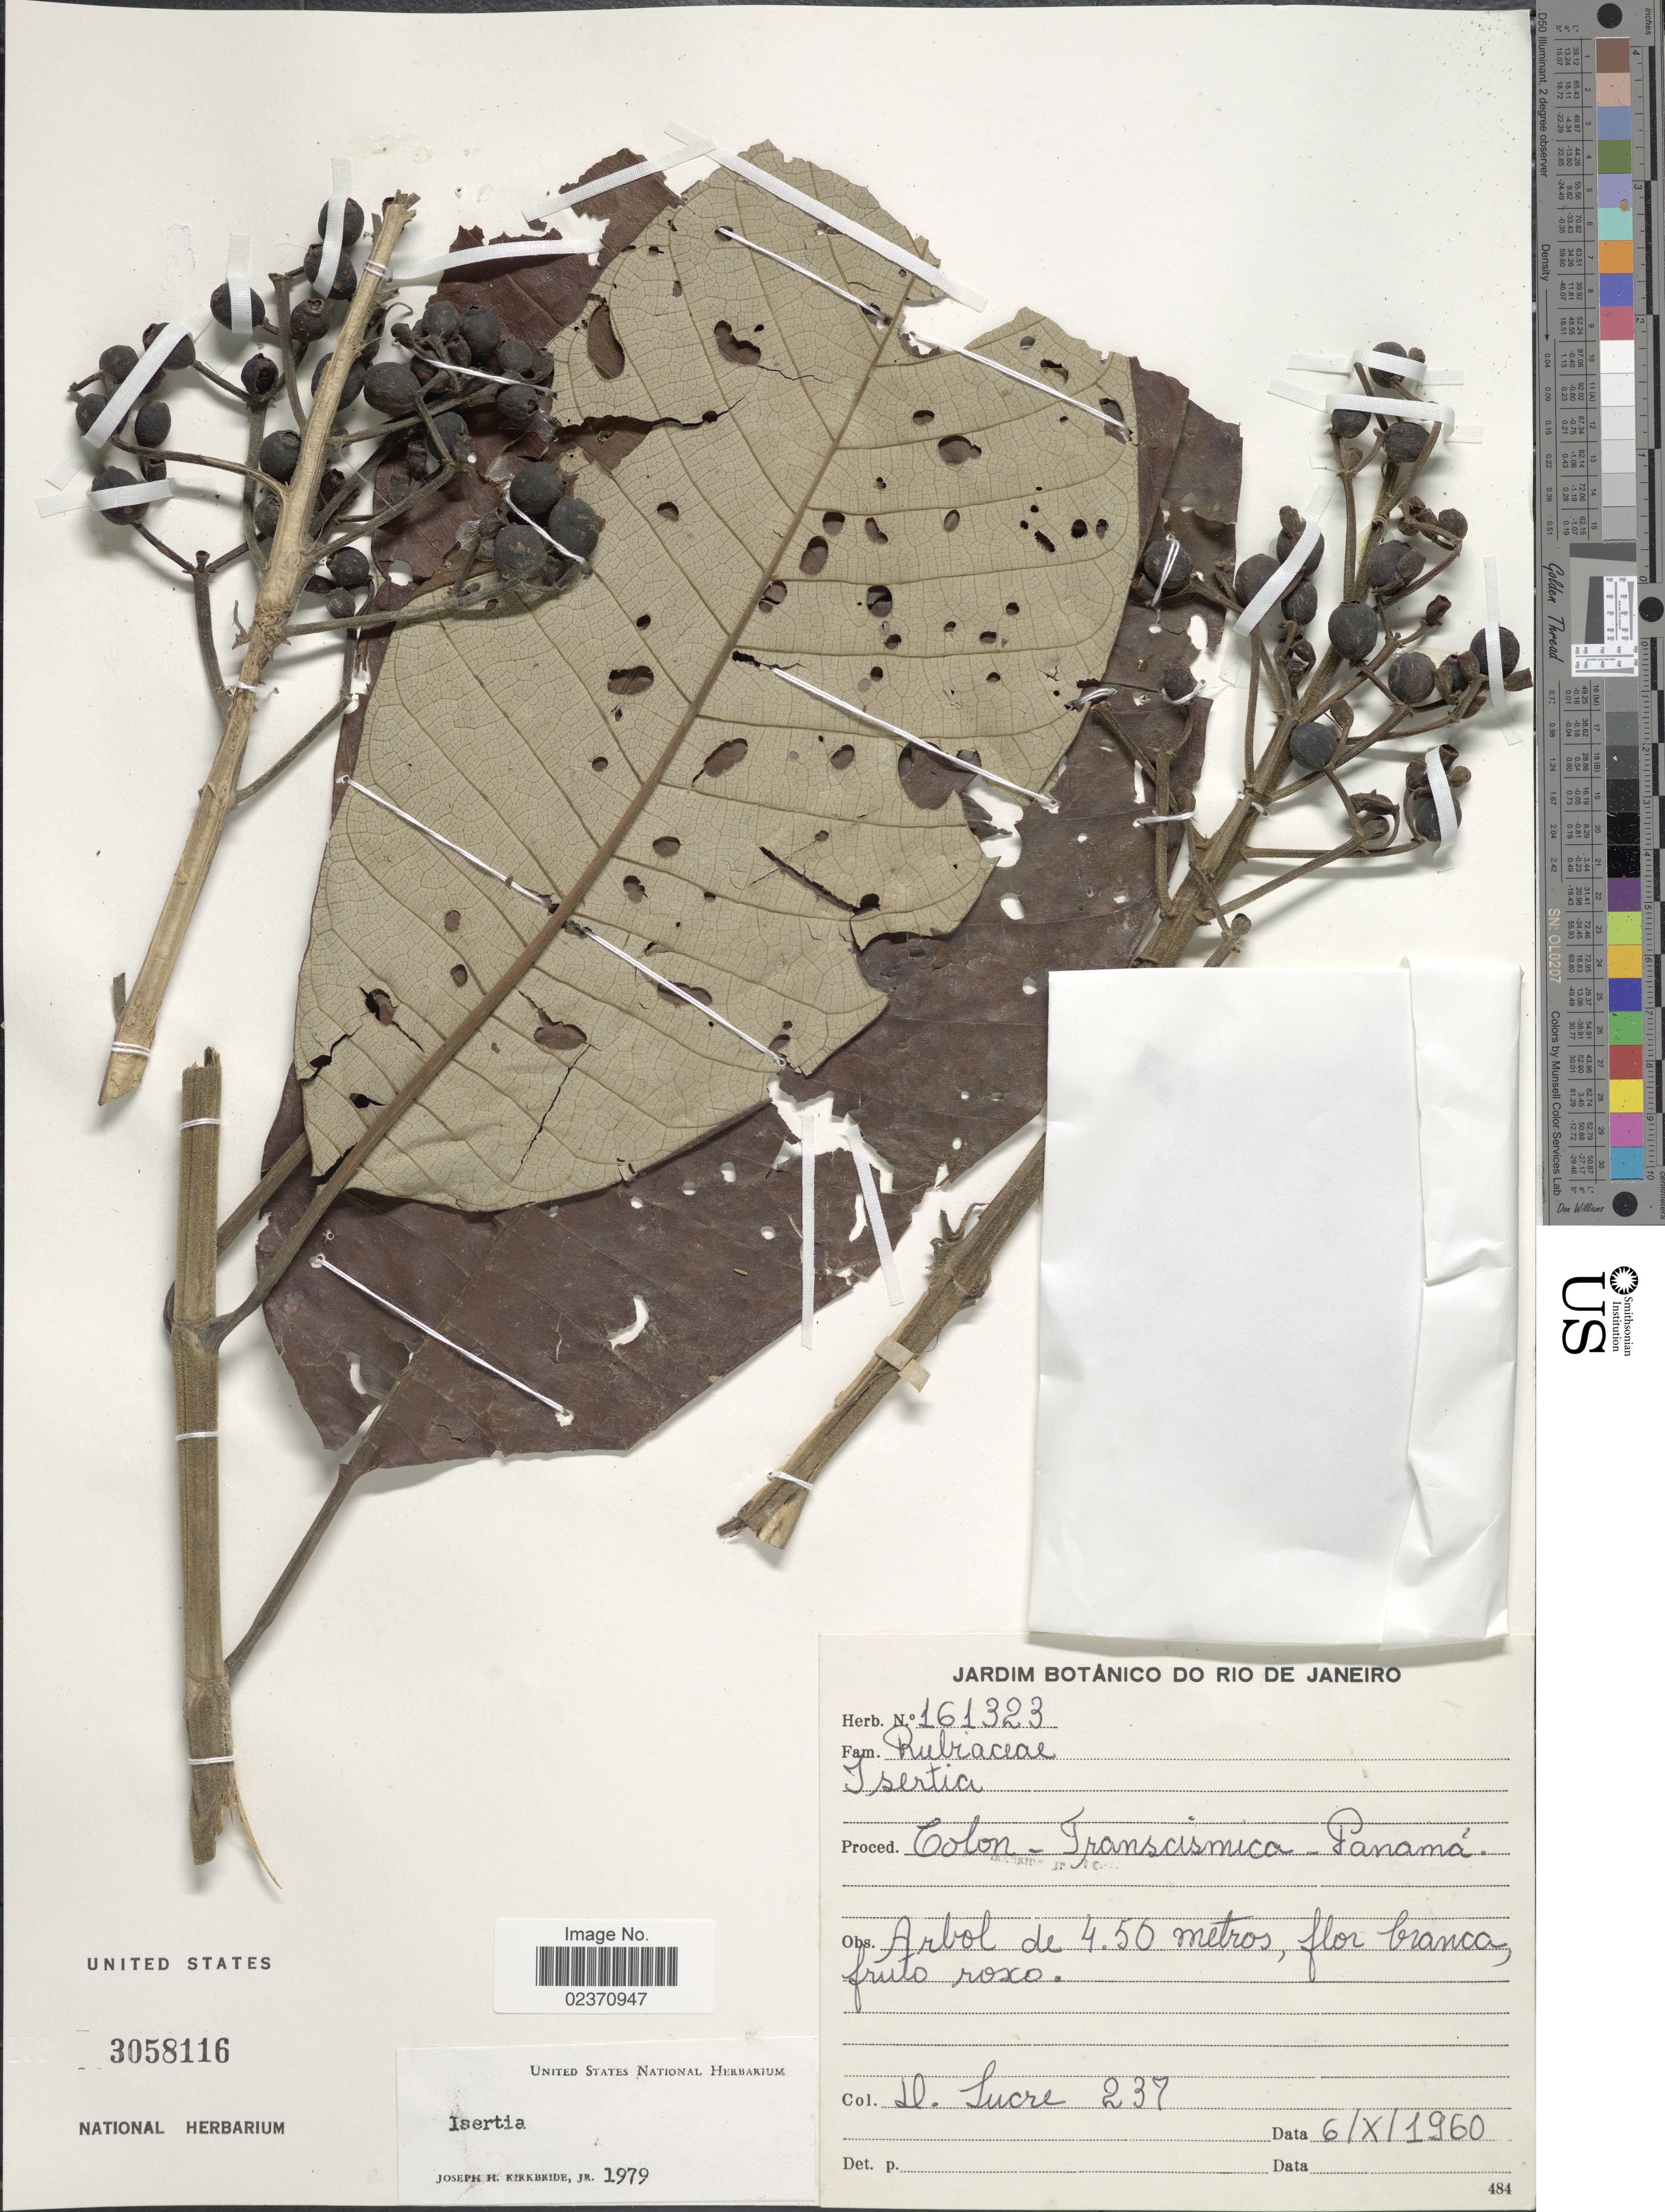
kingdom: Plantae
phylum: Tracheophyta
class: Magnoliopsida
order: Gentianales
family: Rubiaceae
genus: Isertia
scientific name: Isertia laevis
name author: (Triana) B.M. Boom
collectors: D. Sucre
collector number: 237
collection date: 1960-10-06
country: Panama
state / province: Colón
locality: Transcismica-Panama.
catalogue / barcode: US 3058116